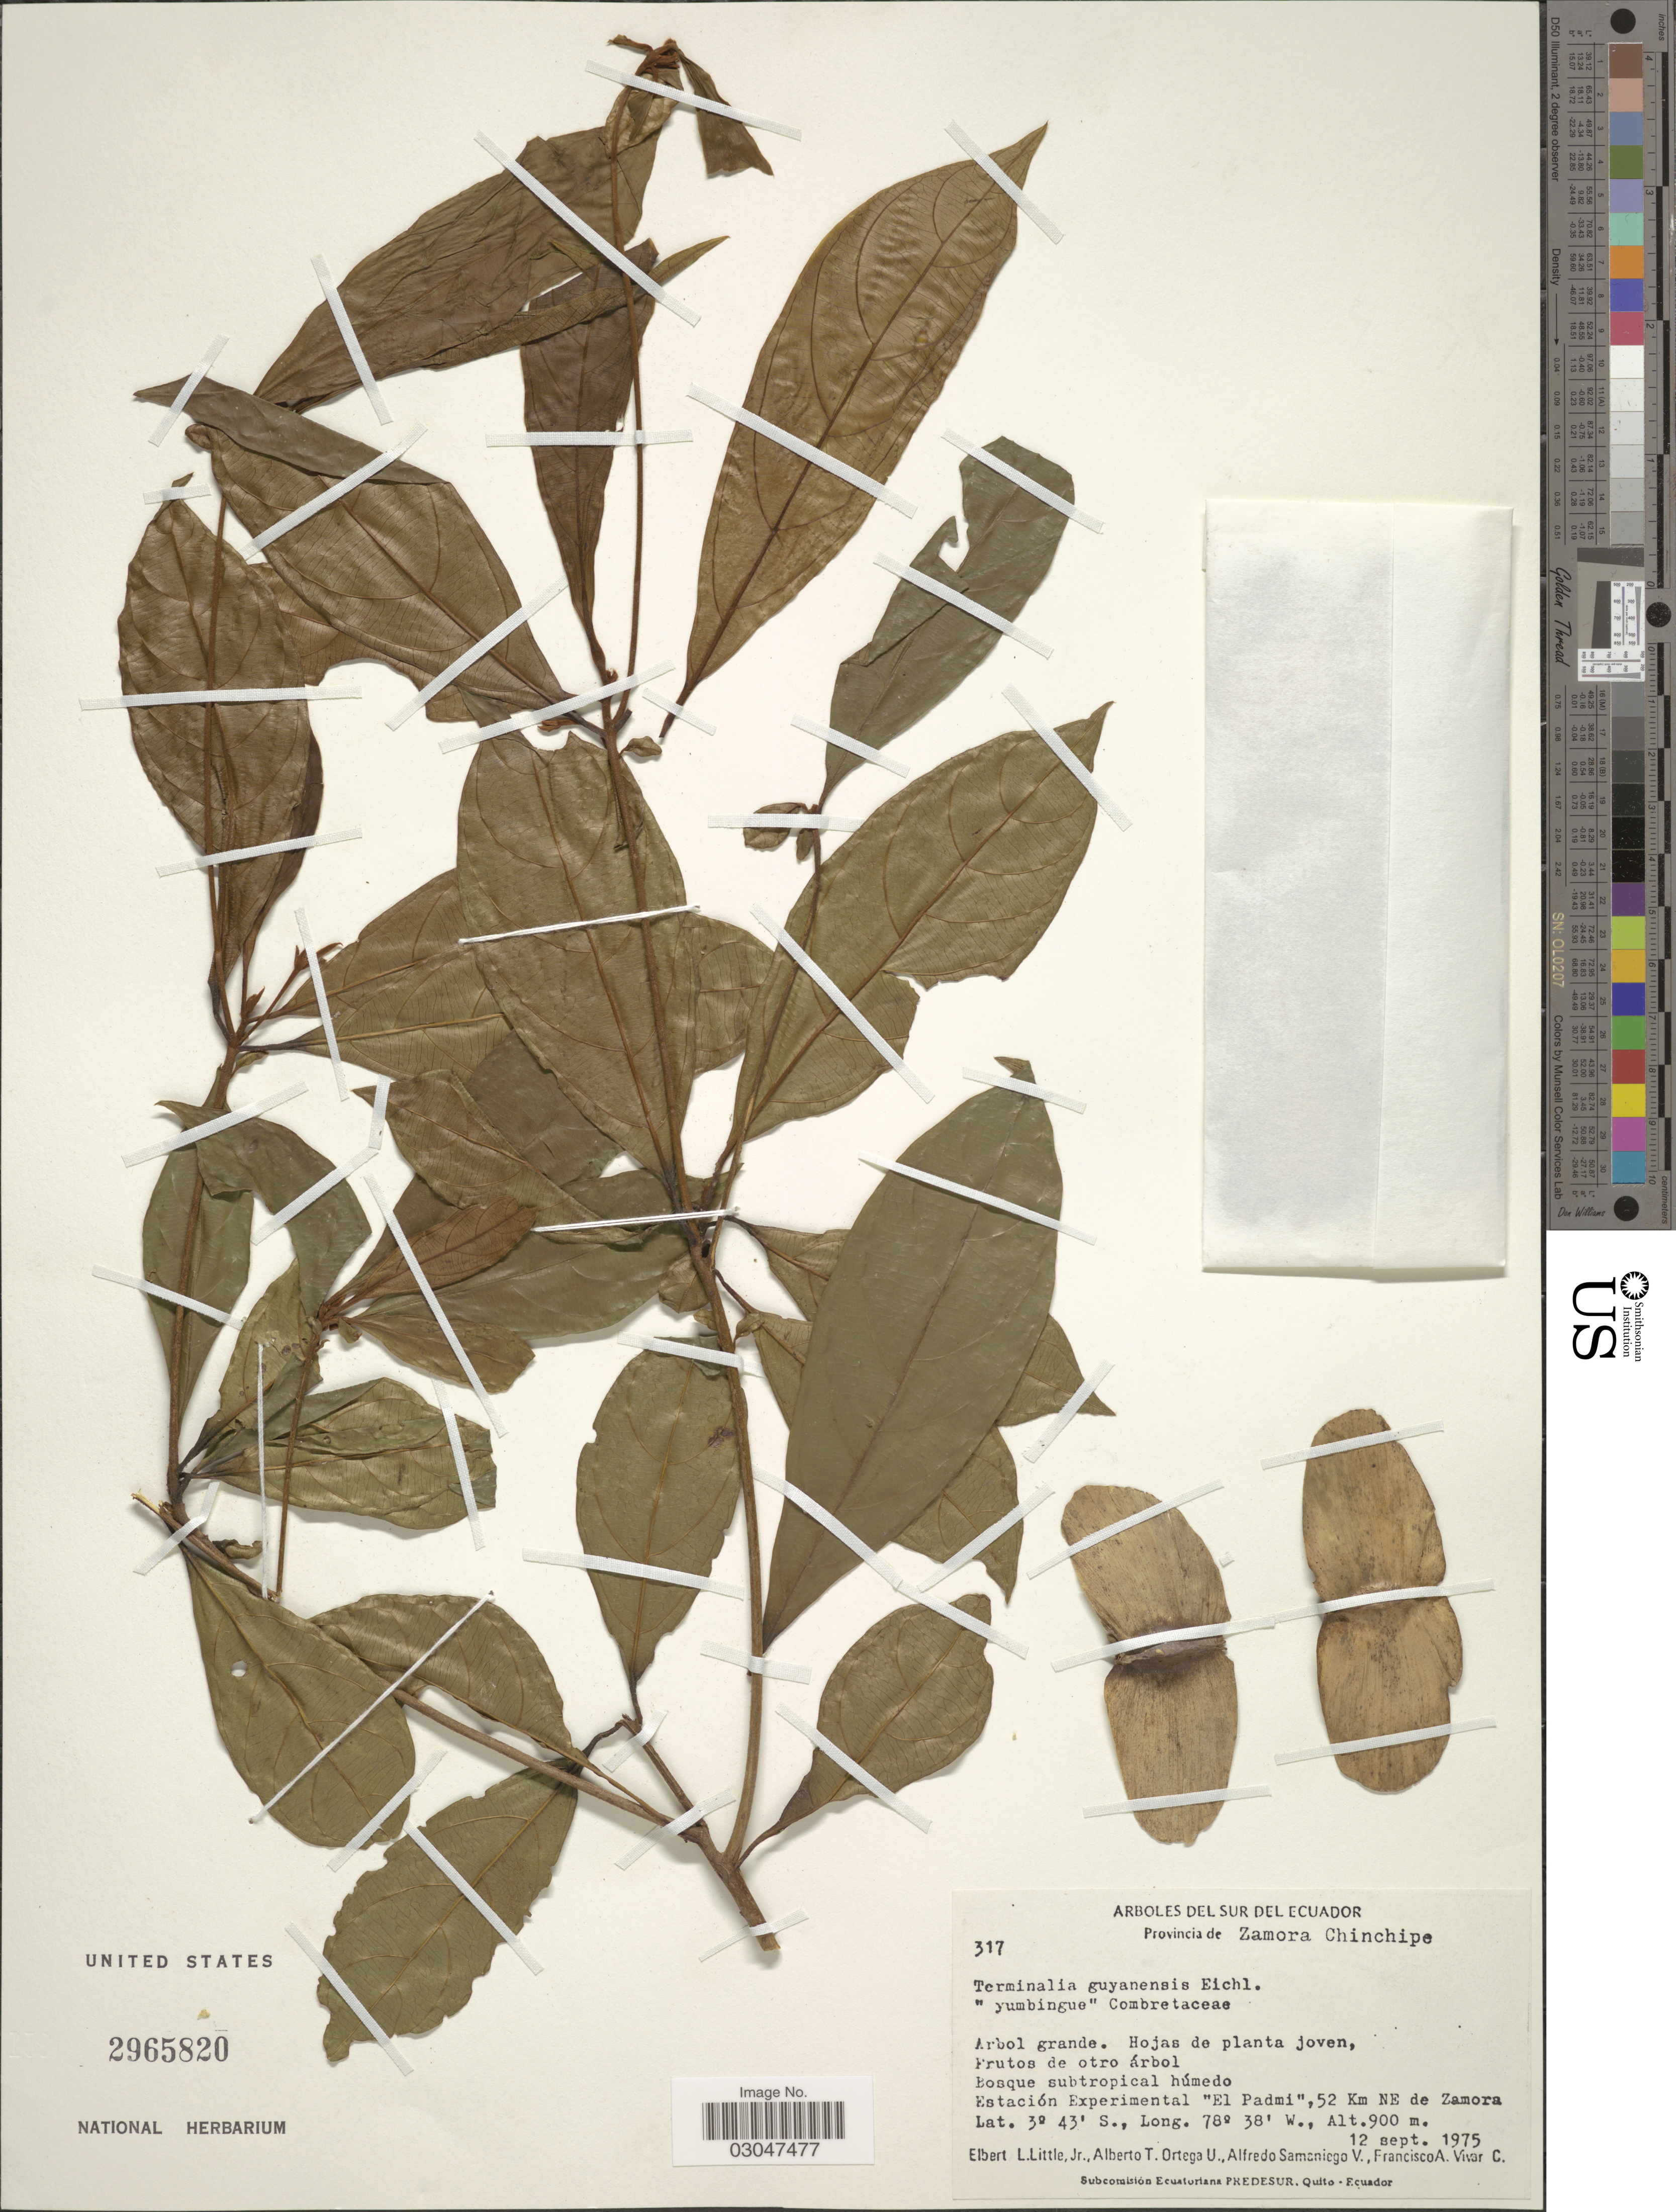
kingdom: Plantae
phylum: Tracheophyta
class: Magnoliopsida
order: Myrtales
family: Combretaceae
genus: Terminalia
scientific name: Terminalia guyanensis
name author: Eichler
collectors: E. L. Little, A. T. Ortega U., A. V. Samaniego & F. A. Vivar C.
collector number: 317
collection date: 1975-09-12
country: Ecuador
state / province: Zamora-Chinchipe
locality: Estación Experimental "El Padmi", 52 Km NE de Zamora.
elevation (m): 900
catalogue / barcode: US 2965820